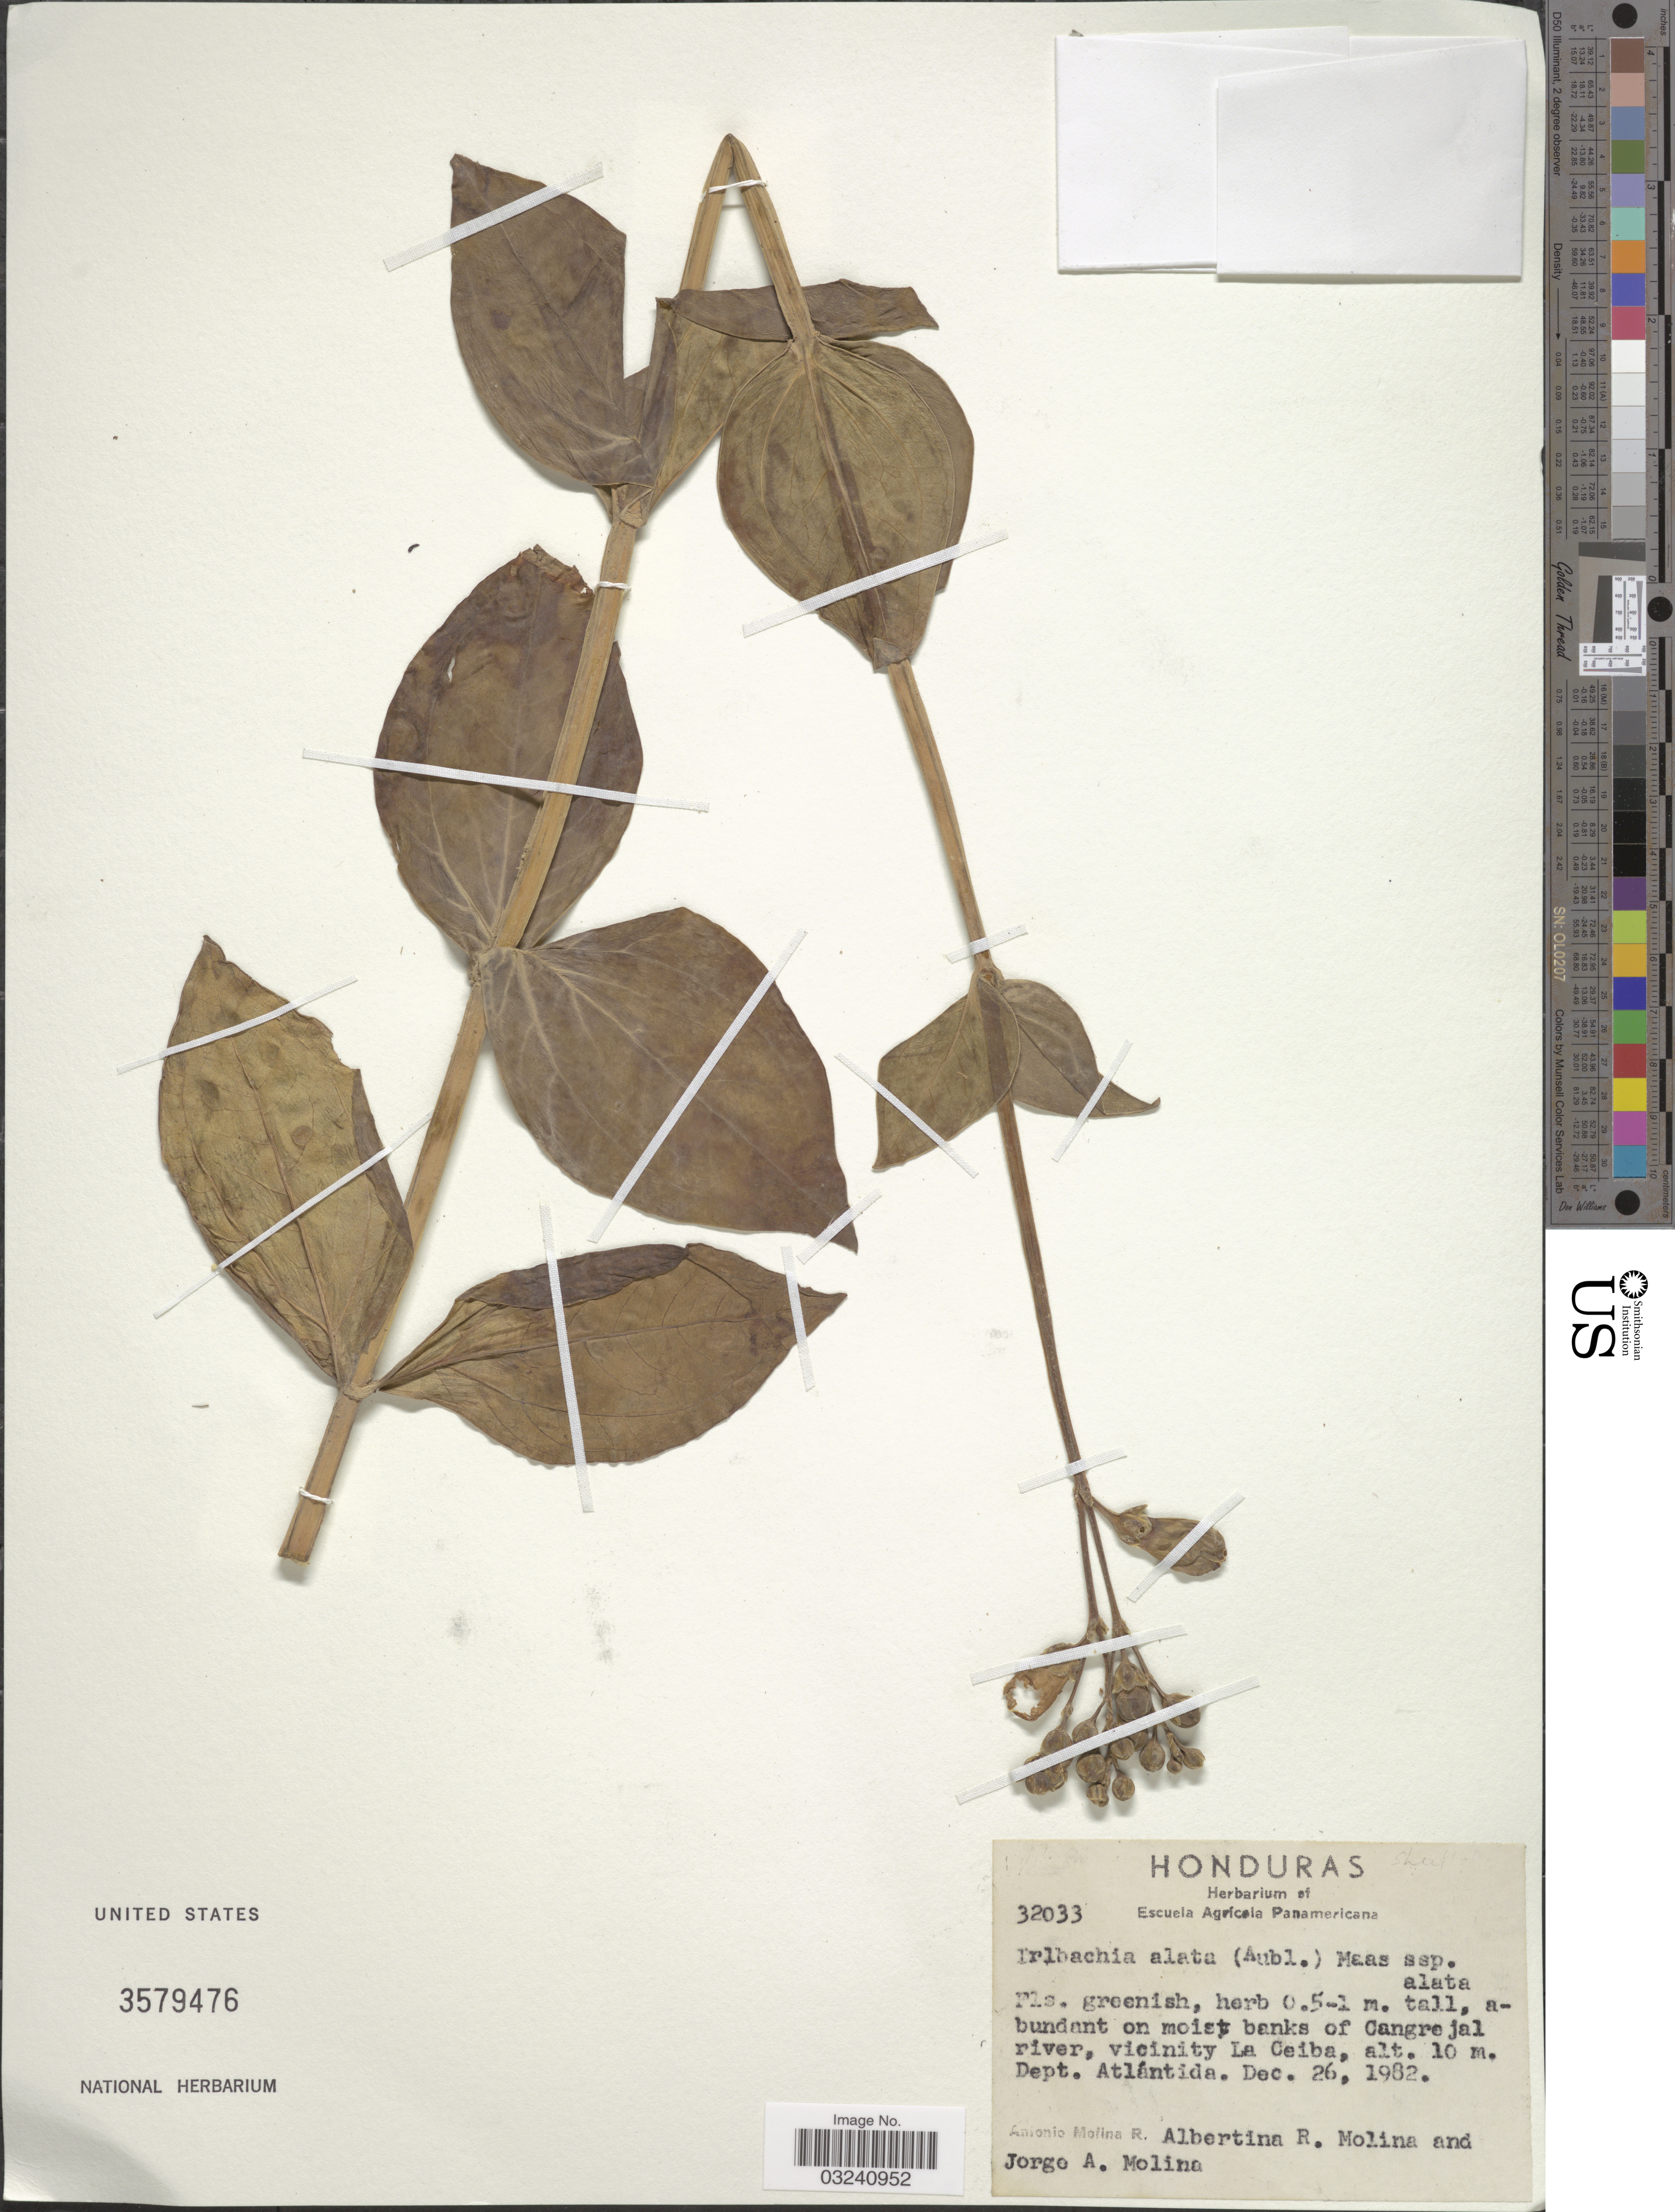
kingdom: Plantae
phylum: Tracheophyta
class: Magnoliopsida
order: Gentianales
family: Gentianaceae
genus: Chelonanthus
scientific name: Chelonanthus acutangulus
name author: (Ruiz & Pav.) Gilg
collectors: A. Molina R., A. R. Molina & J. A. Molina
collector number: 32033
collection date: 1982-12-26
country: Honduras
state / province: Atlántida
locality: Banks of Cangrejal river, vicinity La Ceiba, Dept. Atlántida.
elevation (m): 10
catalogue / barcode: US 3579476